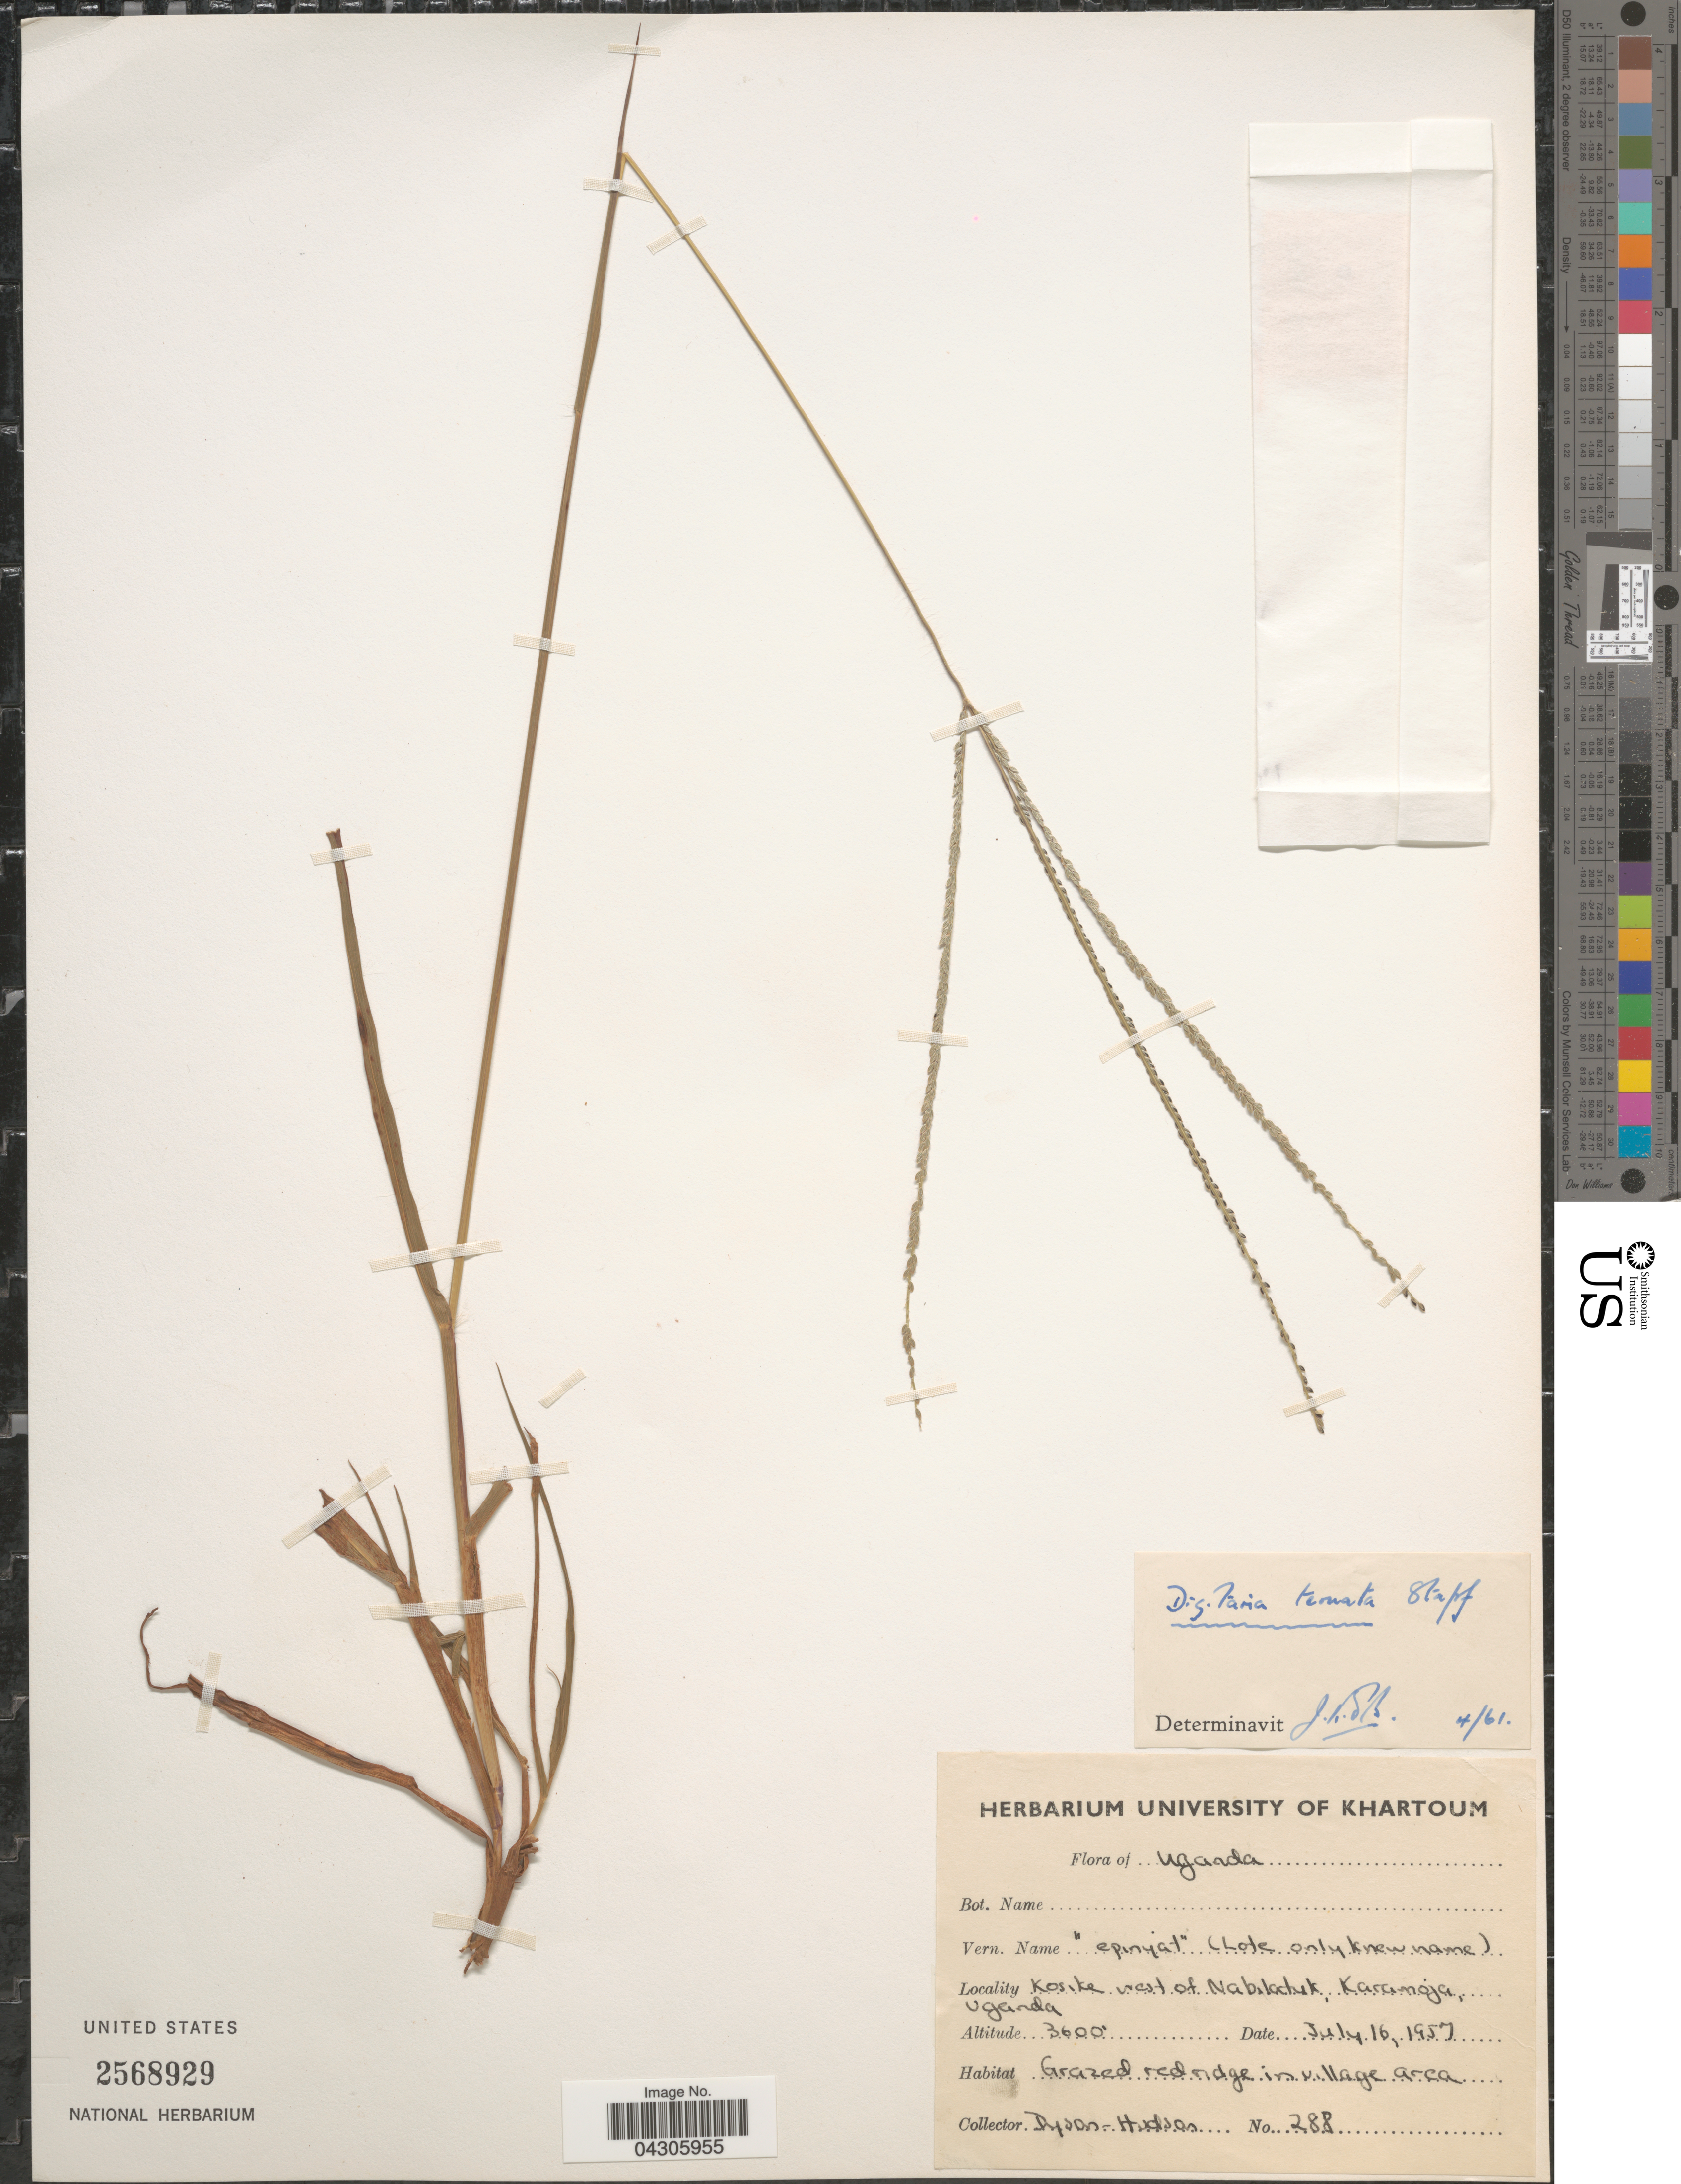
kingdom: Plantae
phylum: Tracheophyta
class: Liliopsida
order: Poales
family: Poaceae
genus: Digitaria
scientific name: Digitaria ternata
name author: (Hochr. ex A. Rich.) Stapf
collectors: Dyson-Hudson, --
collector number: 288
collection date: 1957-07-16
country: Uganda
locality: Kosike west of Nabilatuk, Karamoja.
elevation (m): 1097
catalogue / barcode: US 2568929